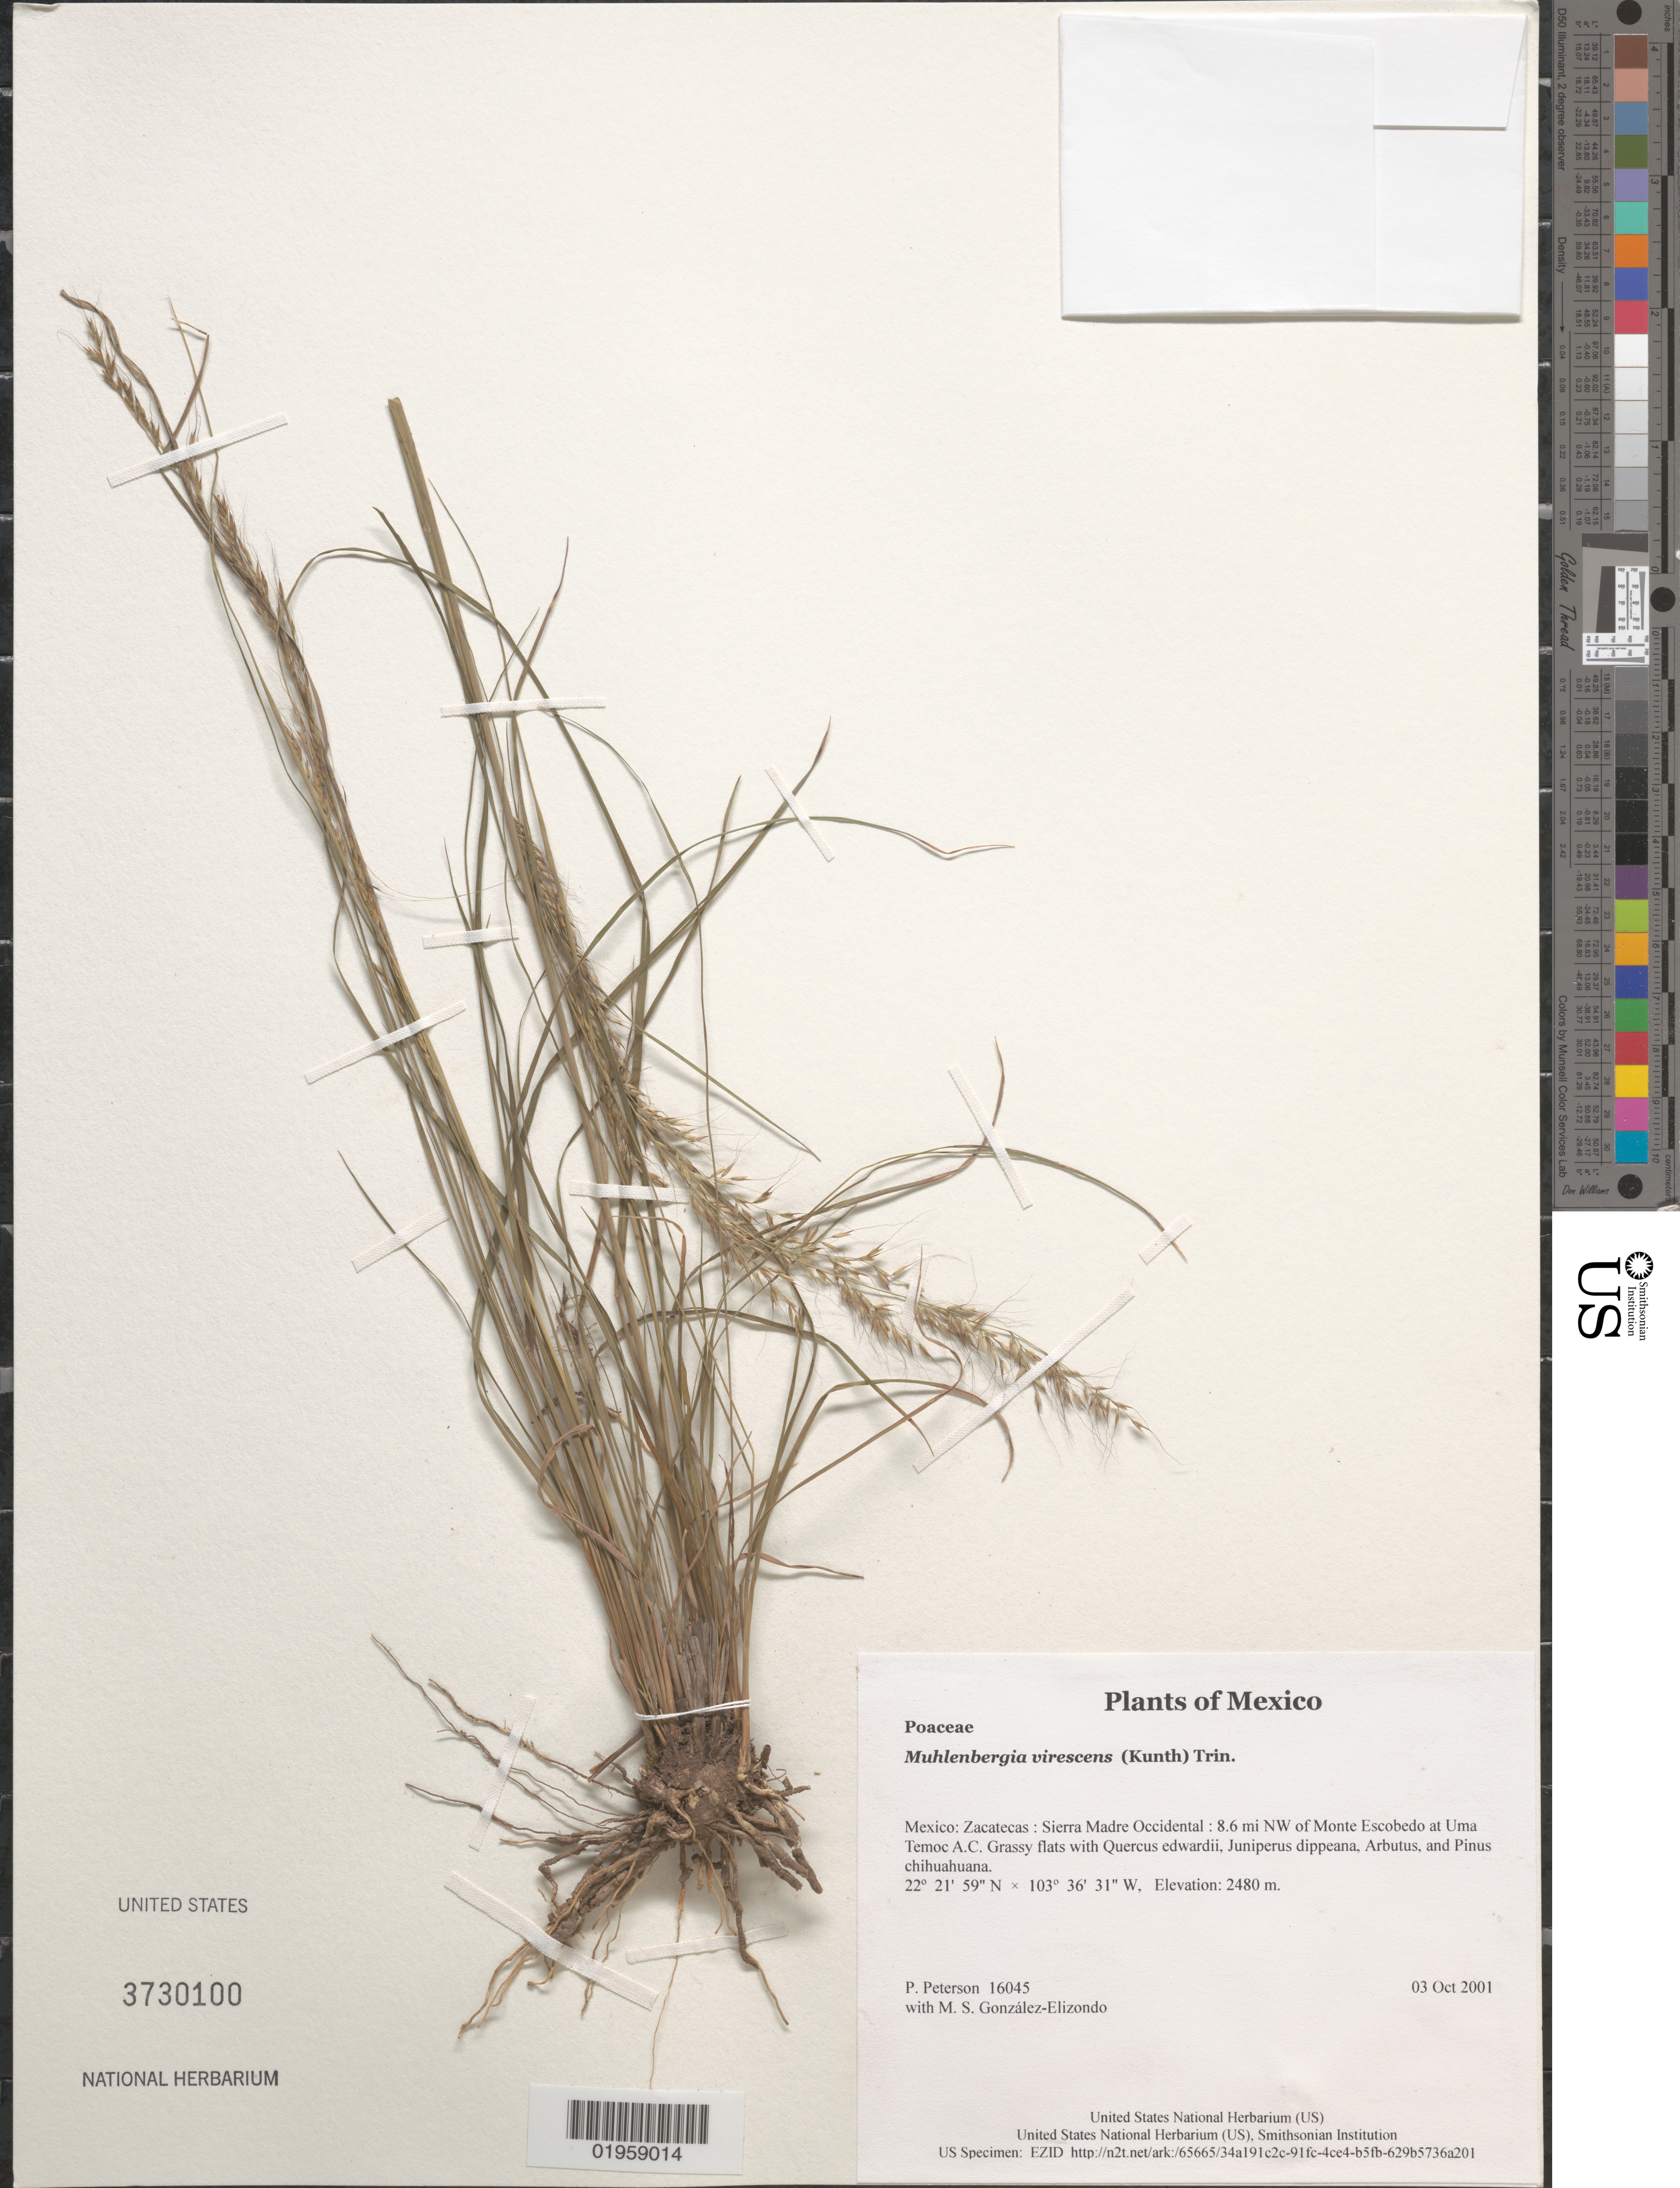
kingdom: Plantae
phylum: Tracheophyta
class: Liliopsida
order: Poales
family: Poaceae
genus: Muhlenbergia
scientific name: Muhlenbergia virescens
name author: (Kunth) Trin.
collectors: P. M. Peterson & M. S. González-Elizondo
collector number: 16045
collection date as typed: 03 Oct 2001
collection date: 2001-10-03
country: Mexico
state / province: Zacatecas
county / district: Sierra Madre Occidental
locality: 8.6 mi NW of Monte Escobedo at Uma Temoc A.C. Grassy flats with Quercus edwardii, Juniperus dippeana, Arbutus, and Pinus chihuahuana.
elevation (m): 2480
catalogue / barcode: US 3730100